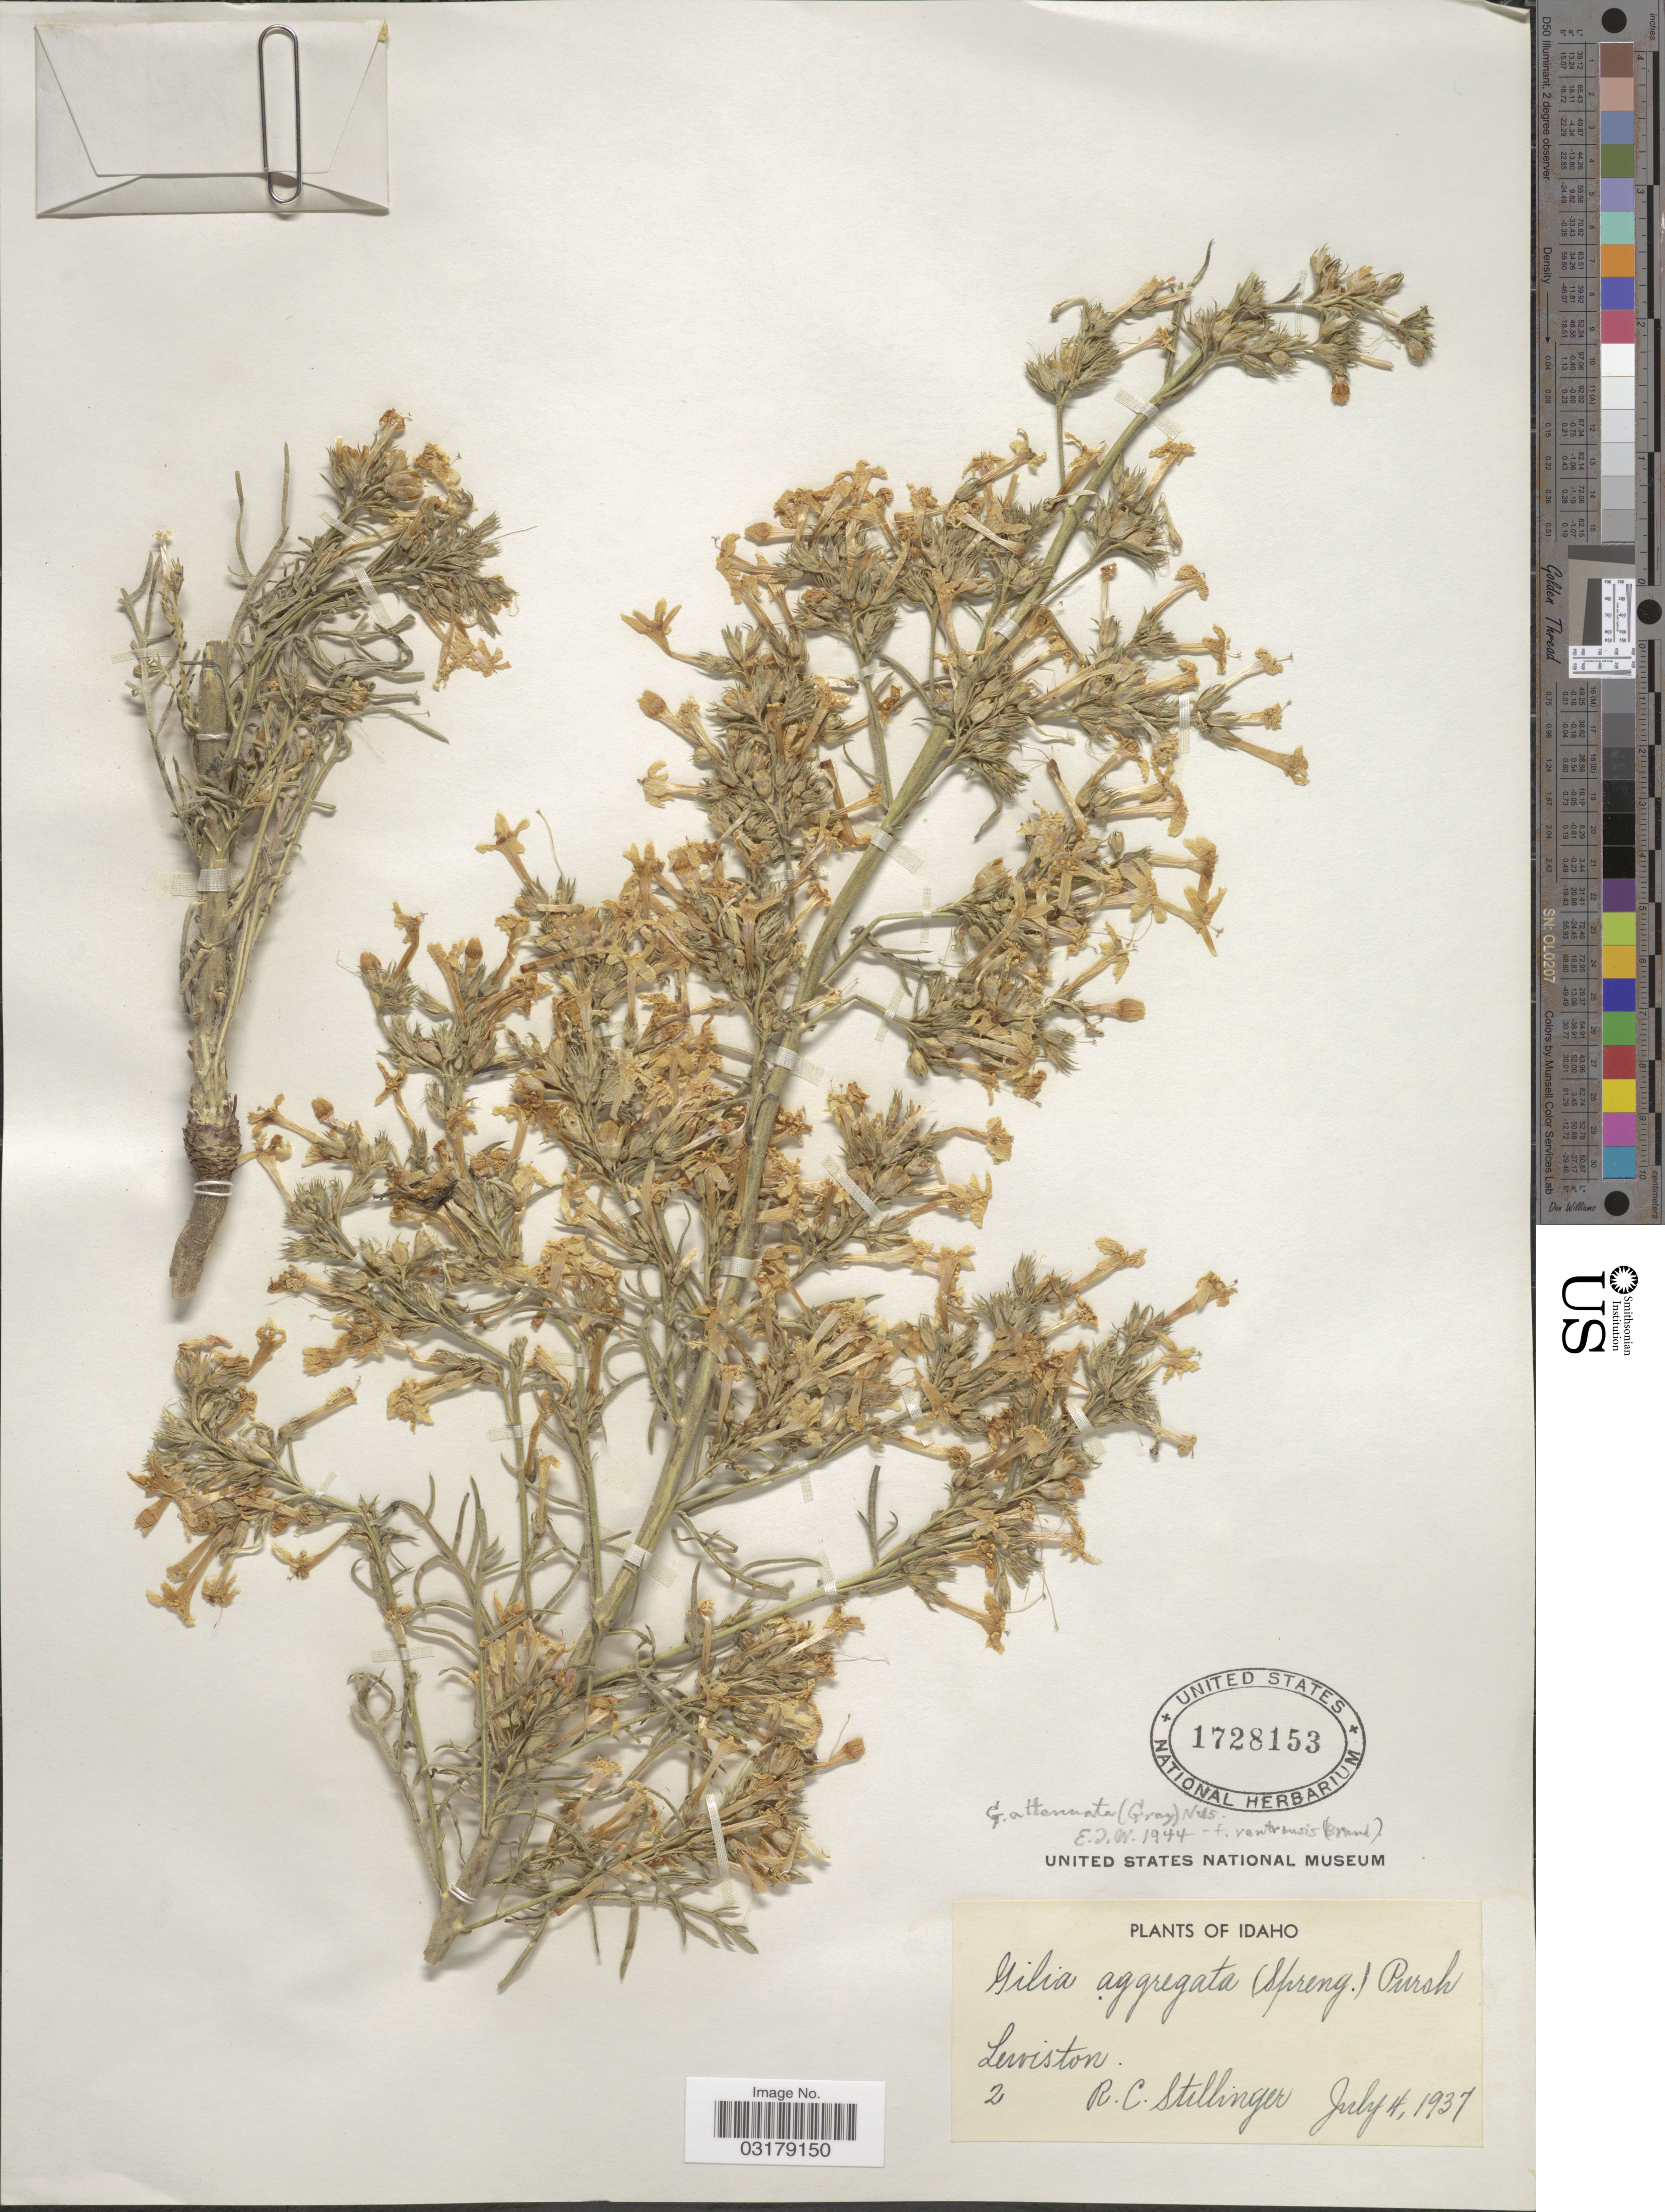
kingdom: Plantae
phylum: Tracheophyta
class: Magnoliopsida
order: Ericales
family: Polemoniaceae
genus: Ipomopsis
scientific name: Ipomopsis aggregata subsp. attenuata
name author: (A. Gray) V.E. Grant & A.D. Grant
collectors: R. Stillinger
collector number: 2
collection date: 1937-07-04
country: United States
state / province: Idaho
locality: Lewiston.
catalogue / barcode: US 1728153